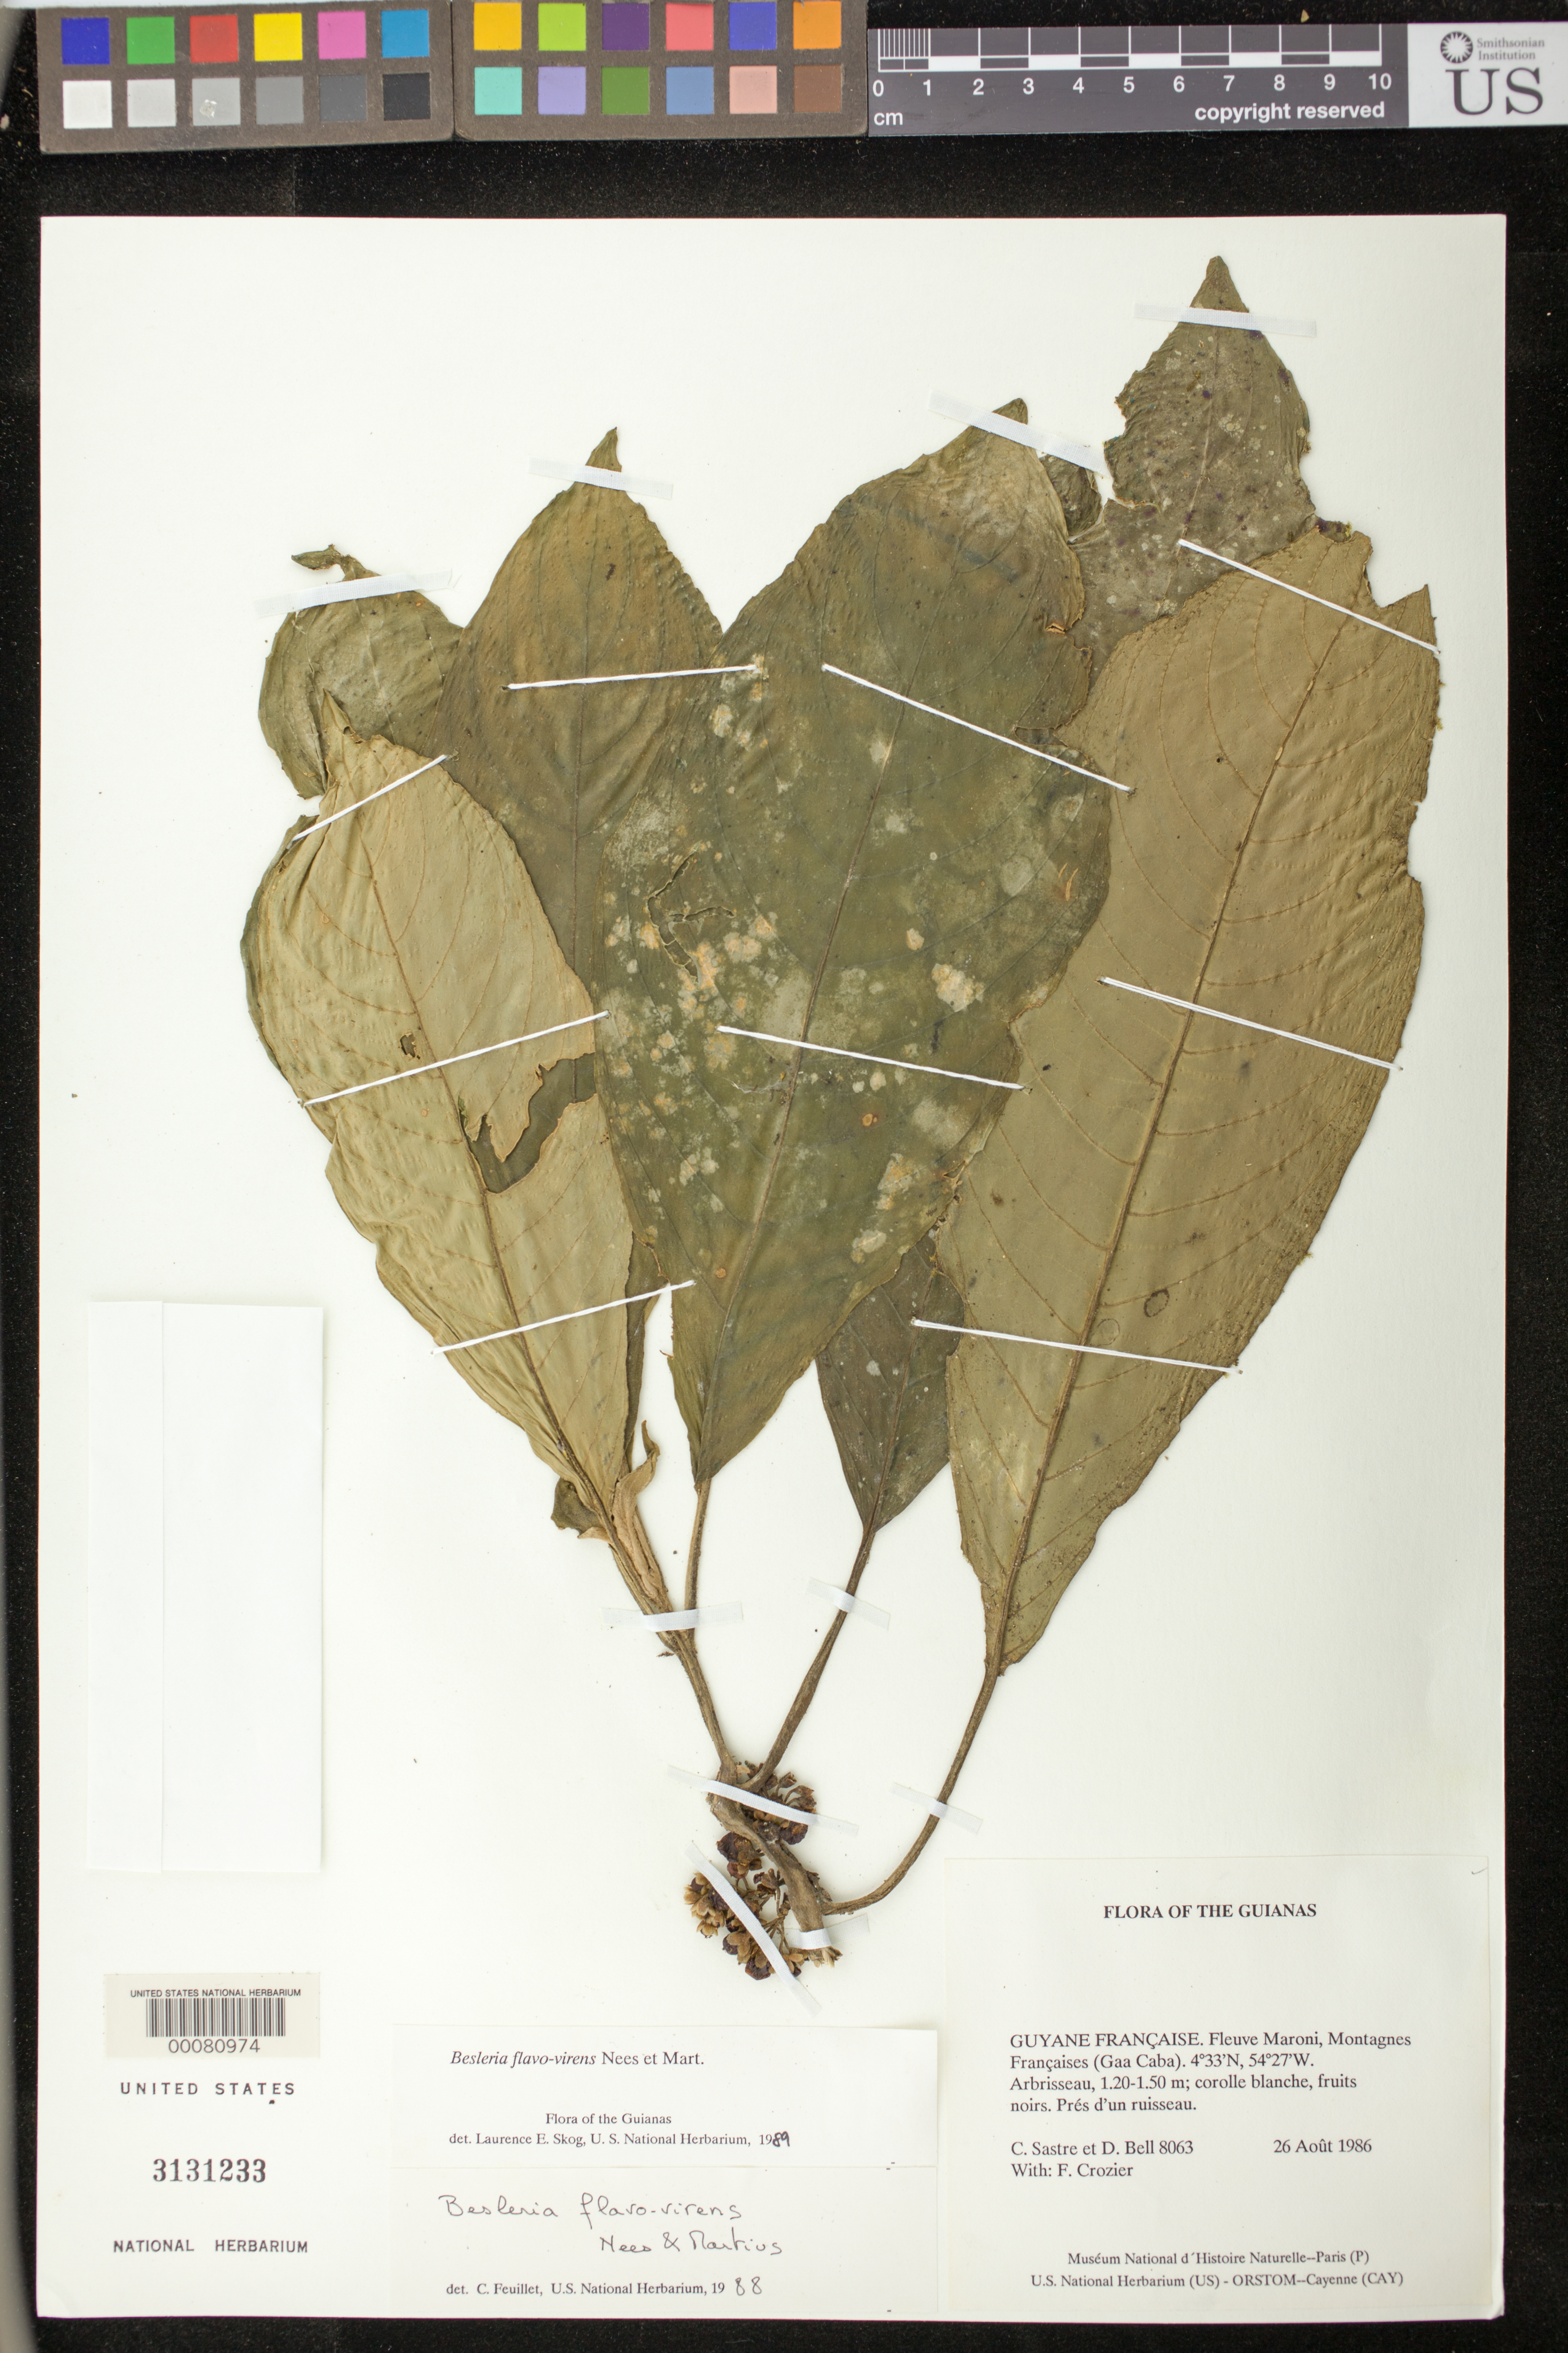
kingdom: Plantae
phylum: Tracheophyta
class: Magnoliopsida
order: Lamiales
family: Gesneriaceae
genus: Besleria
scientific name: Besleria flavo-virens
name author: Nees & Mart.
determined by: Skog, Laurence E.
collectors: C. H. L. Sastre, D. A. Bell & F. Crozier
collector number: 8063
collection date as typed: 26 Aug 1986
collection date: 1986-08-26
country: French Guiana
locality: Fleuve Maroni, Montagnes Françaises (Gaa Caba)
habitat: Près d'un ruisseau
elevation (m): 400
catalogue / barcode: US 3131233